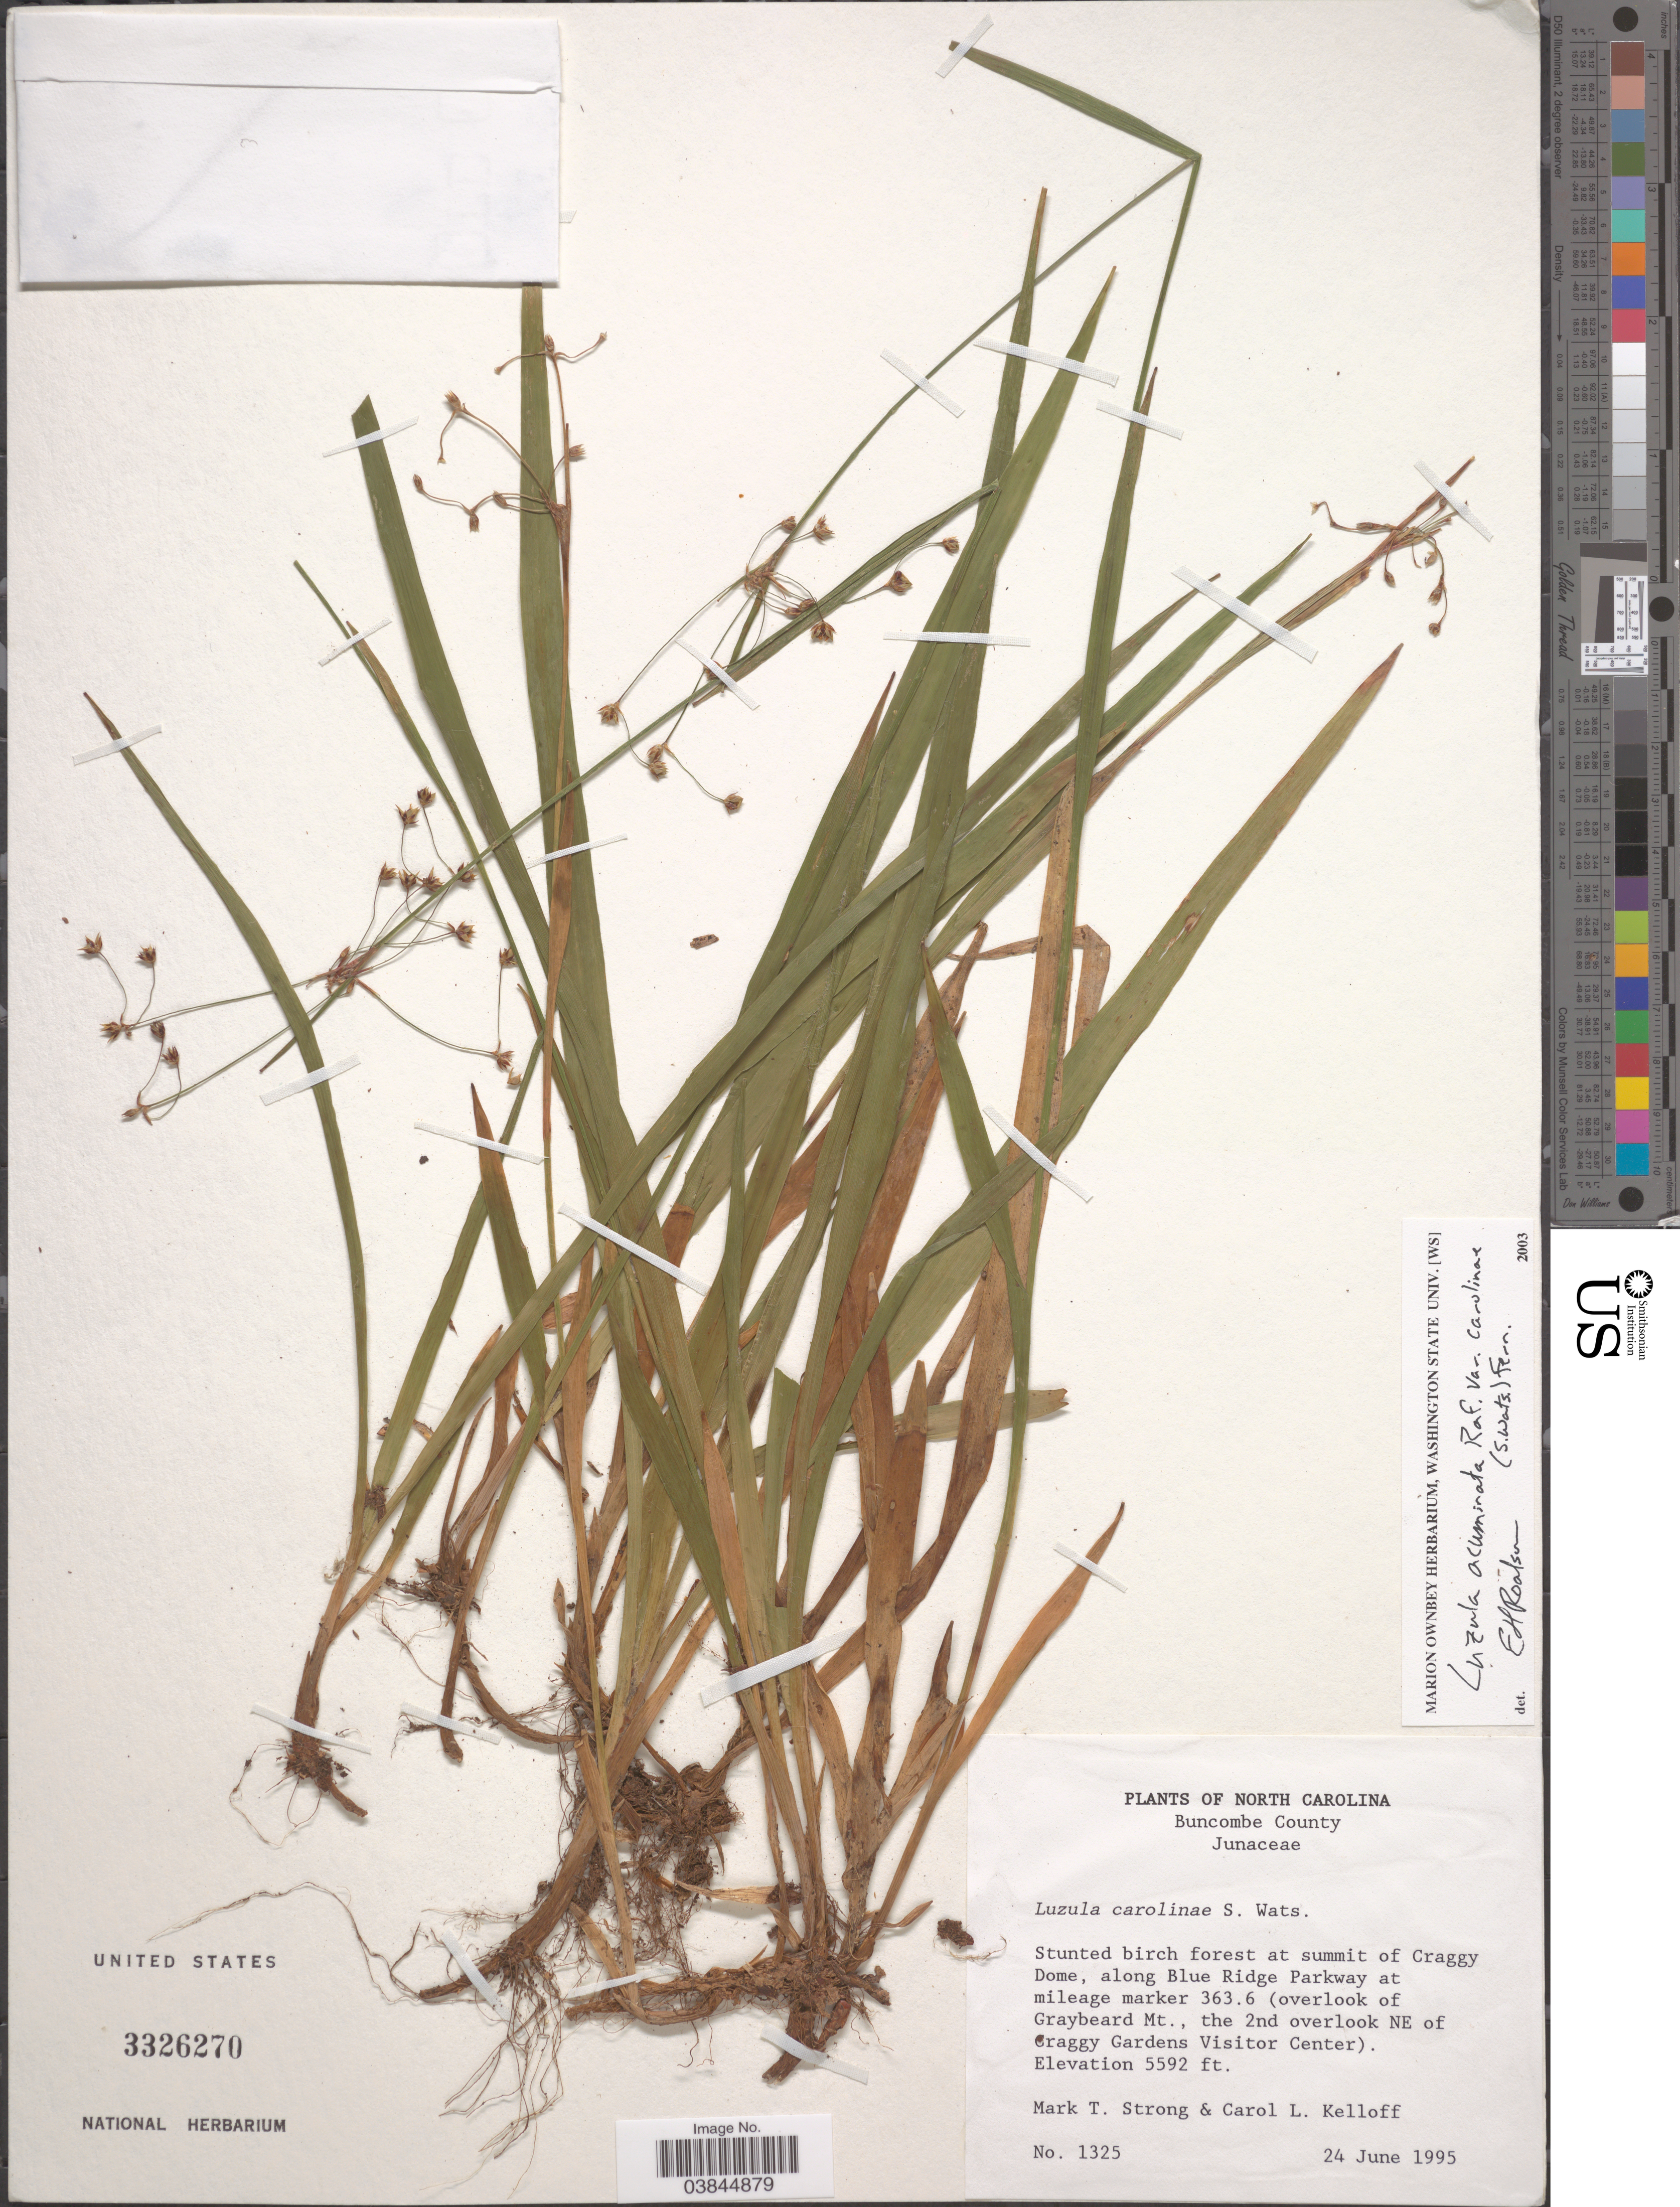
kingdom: Plantae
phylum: Tracheophyta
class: Liliopsida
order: Poales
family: Juncaceae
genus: Luzula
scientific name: Luzula acuminata var. carolinae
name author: (S. Watson) Fernald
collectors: M. T. Strong & C. L. Kelloff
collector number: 1325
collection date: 1995-06-24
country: United States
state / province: North Carolina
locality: Buncombe County. At summit of Craggy Dome, along Blue Ridge Parkway at mileage marker 363.6 (overlooking of Graybeard Mt., the 2nd overlook NE of Craggy Gardens Visitor Center)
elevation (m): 1704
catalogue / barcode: US 3326270